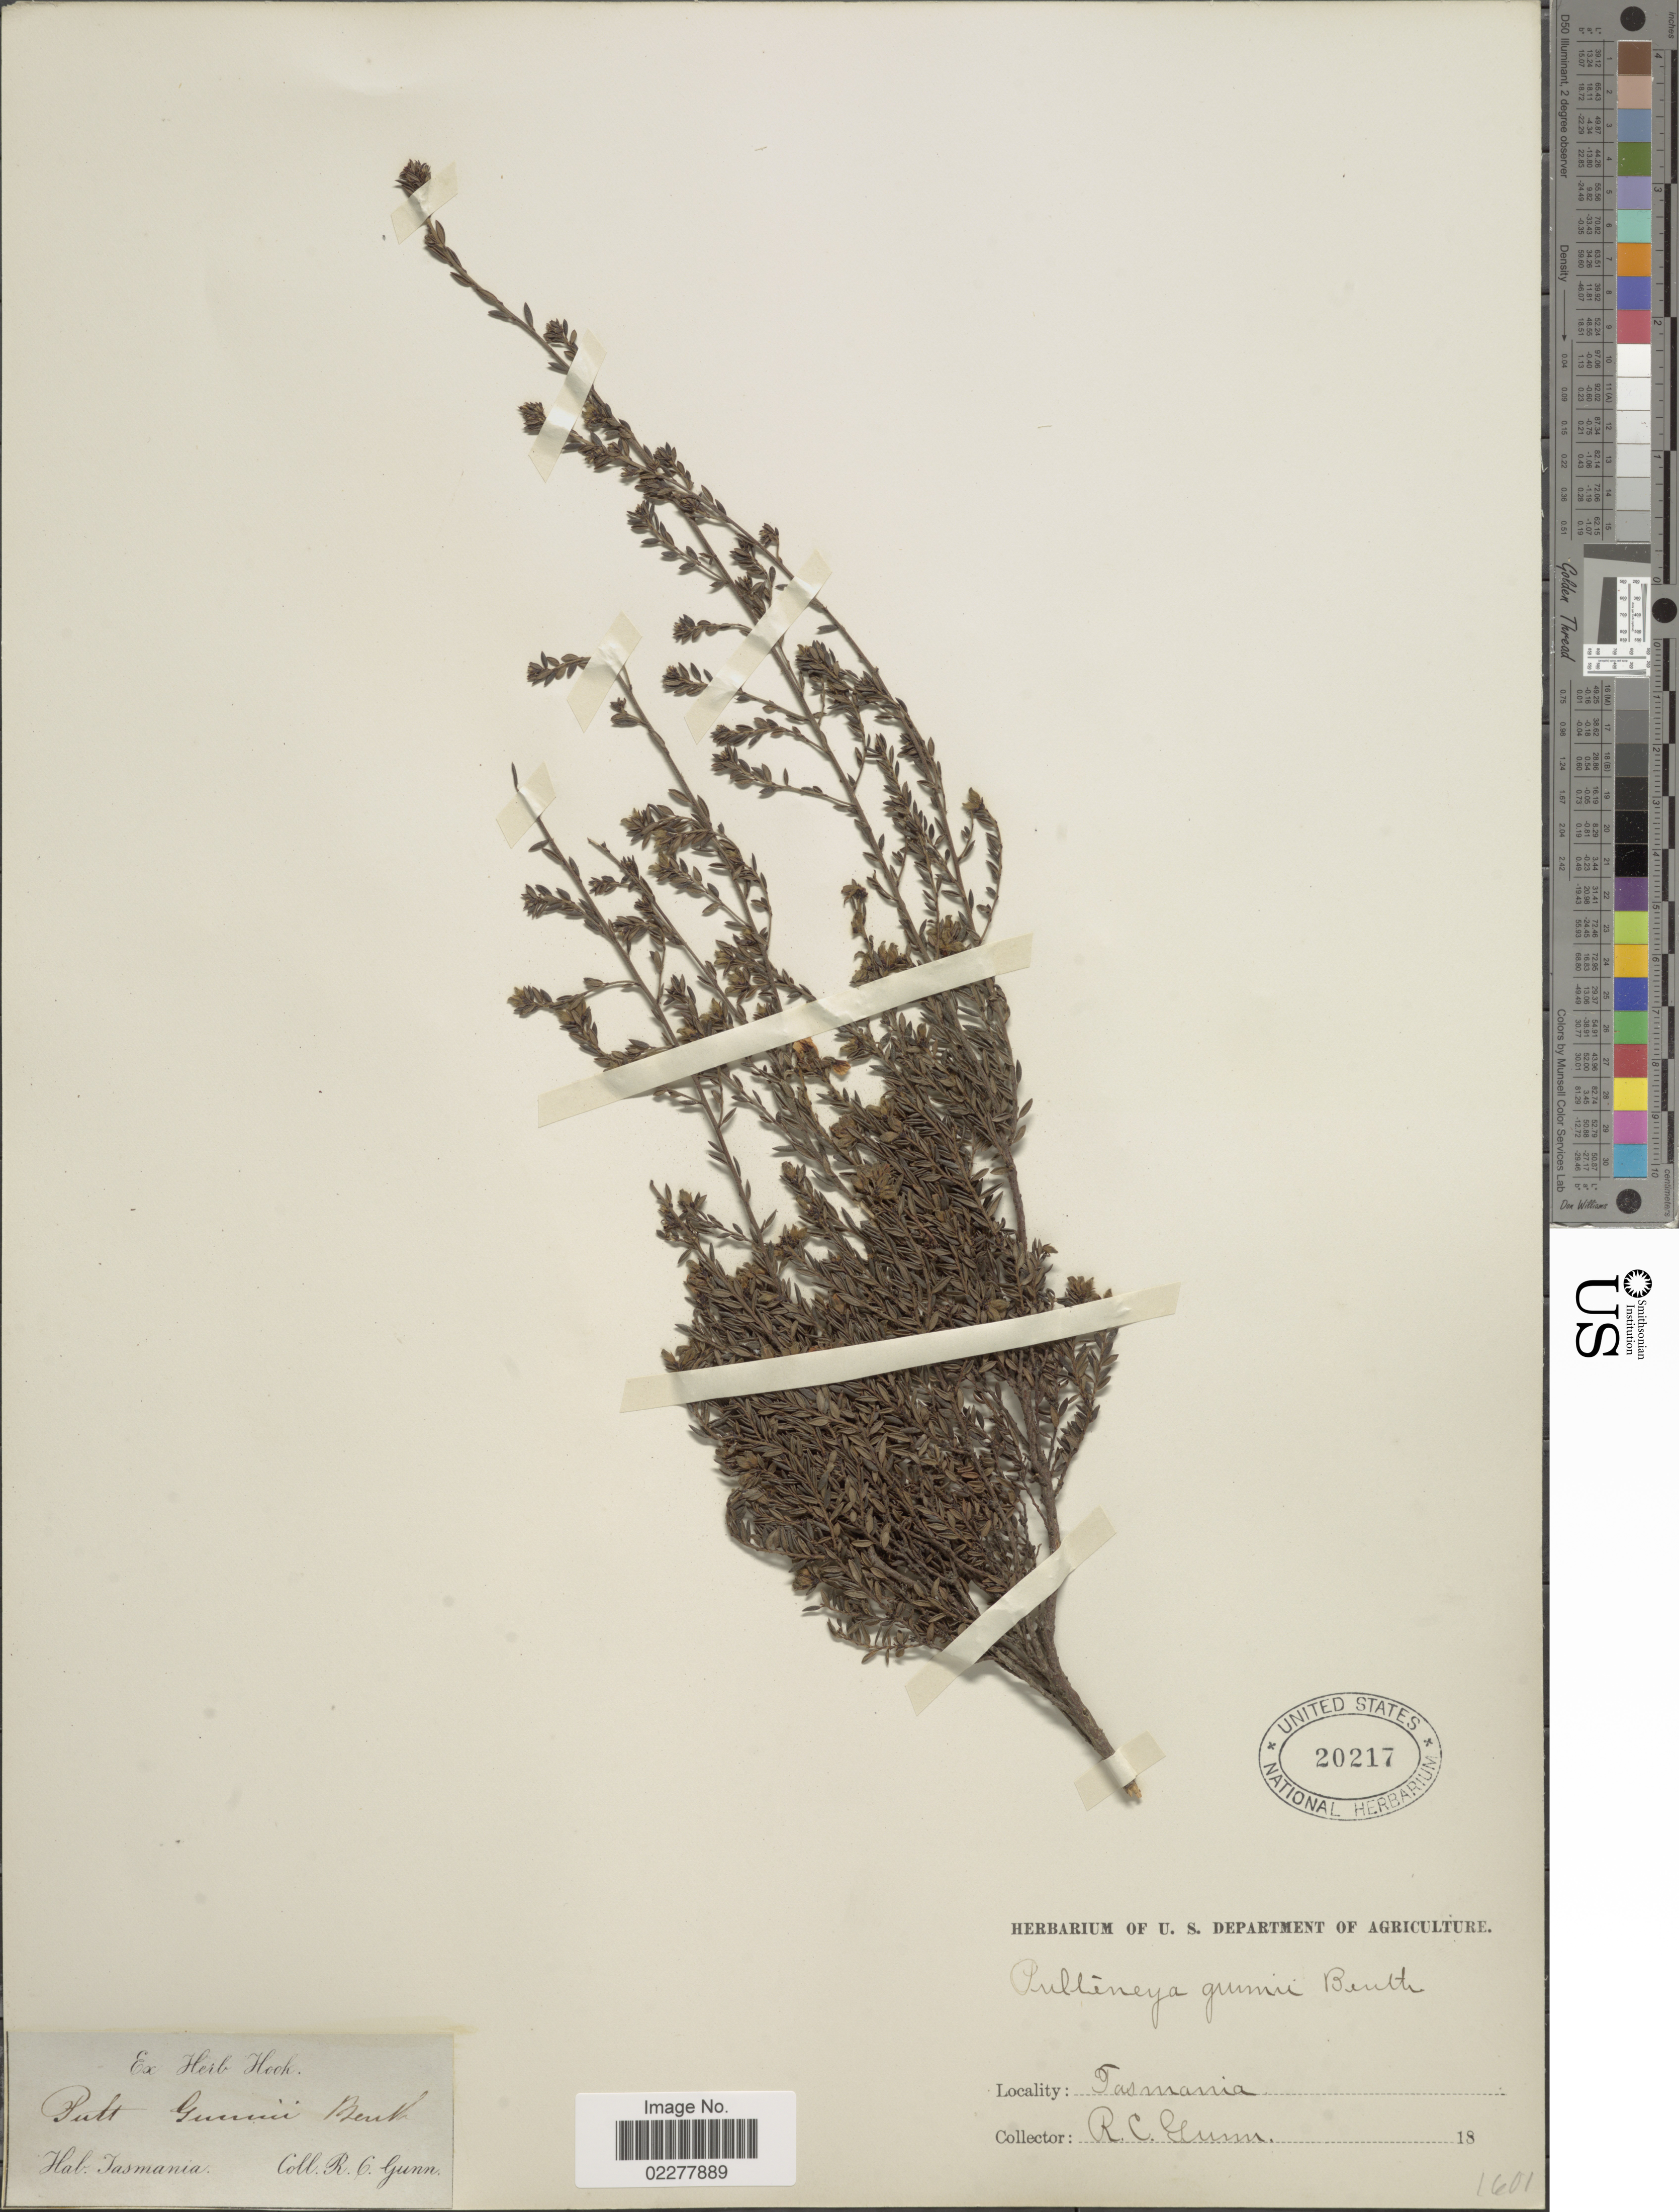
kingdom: Plantae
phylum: Tracheophyta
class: Magnoliopsida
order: Fabales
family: Fabaceae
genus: Pultenaea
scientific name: Pultenaea gunnii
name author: Benth.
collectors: R. Gunn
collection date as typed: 18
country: Australia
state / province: Tasmania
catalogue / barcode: US 20217